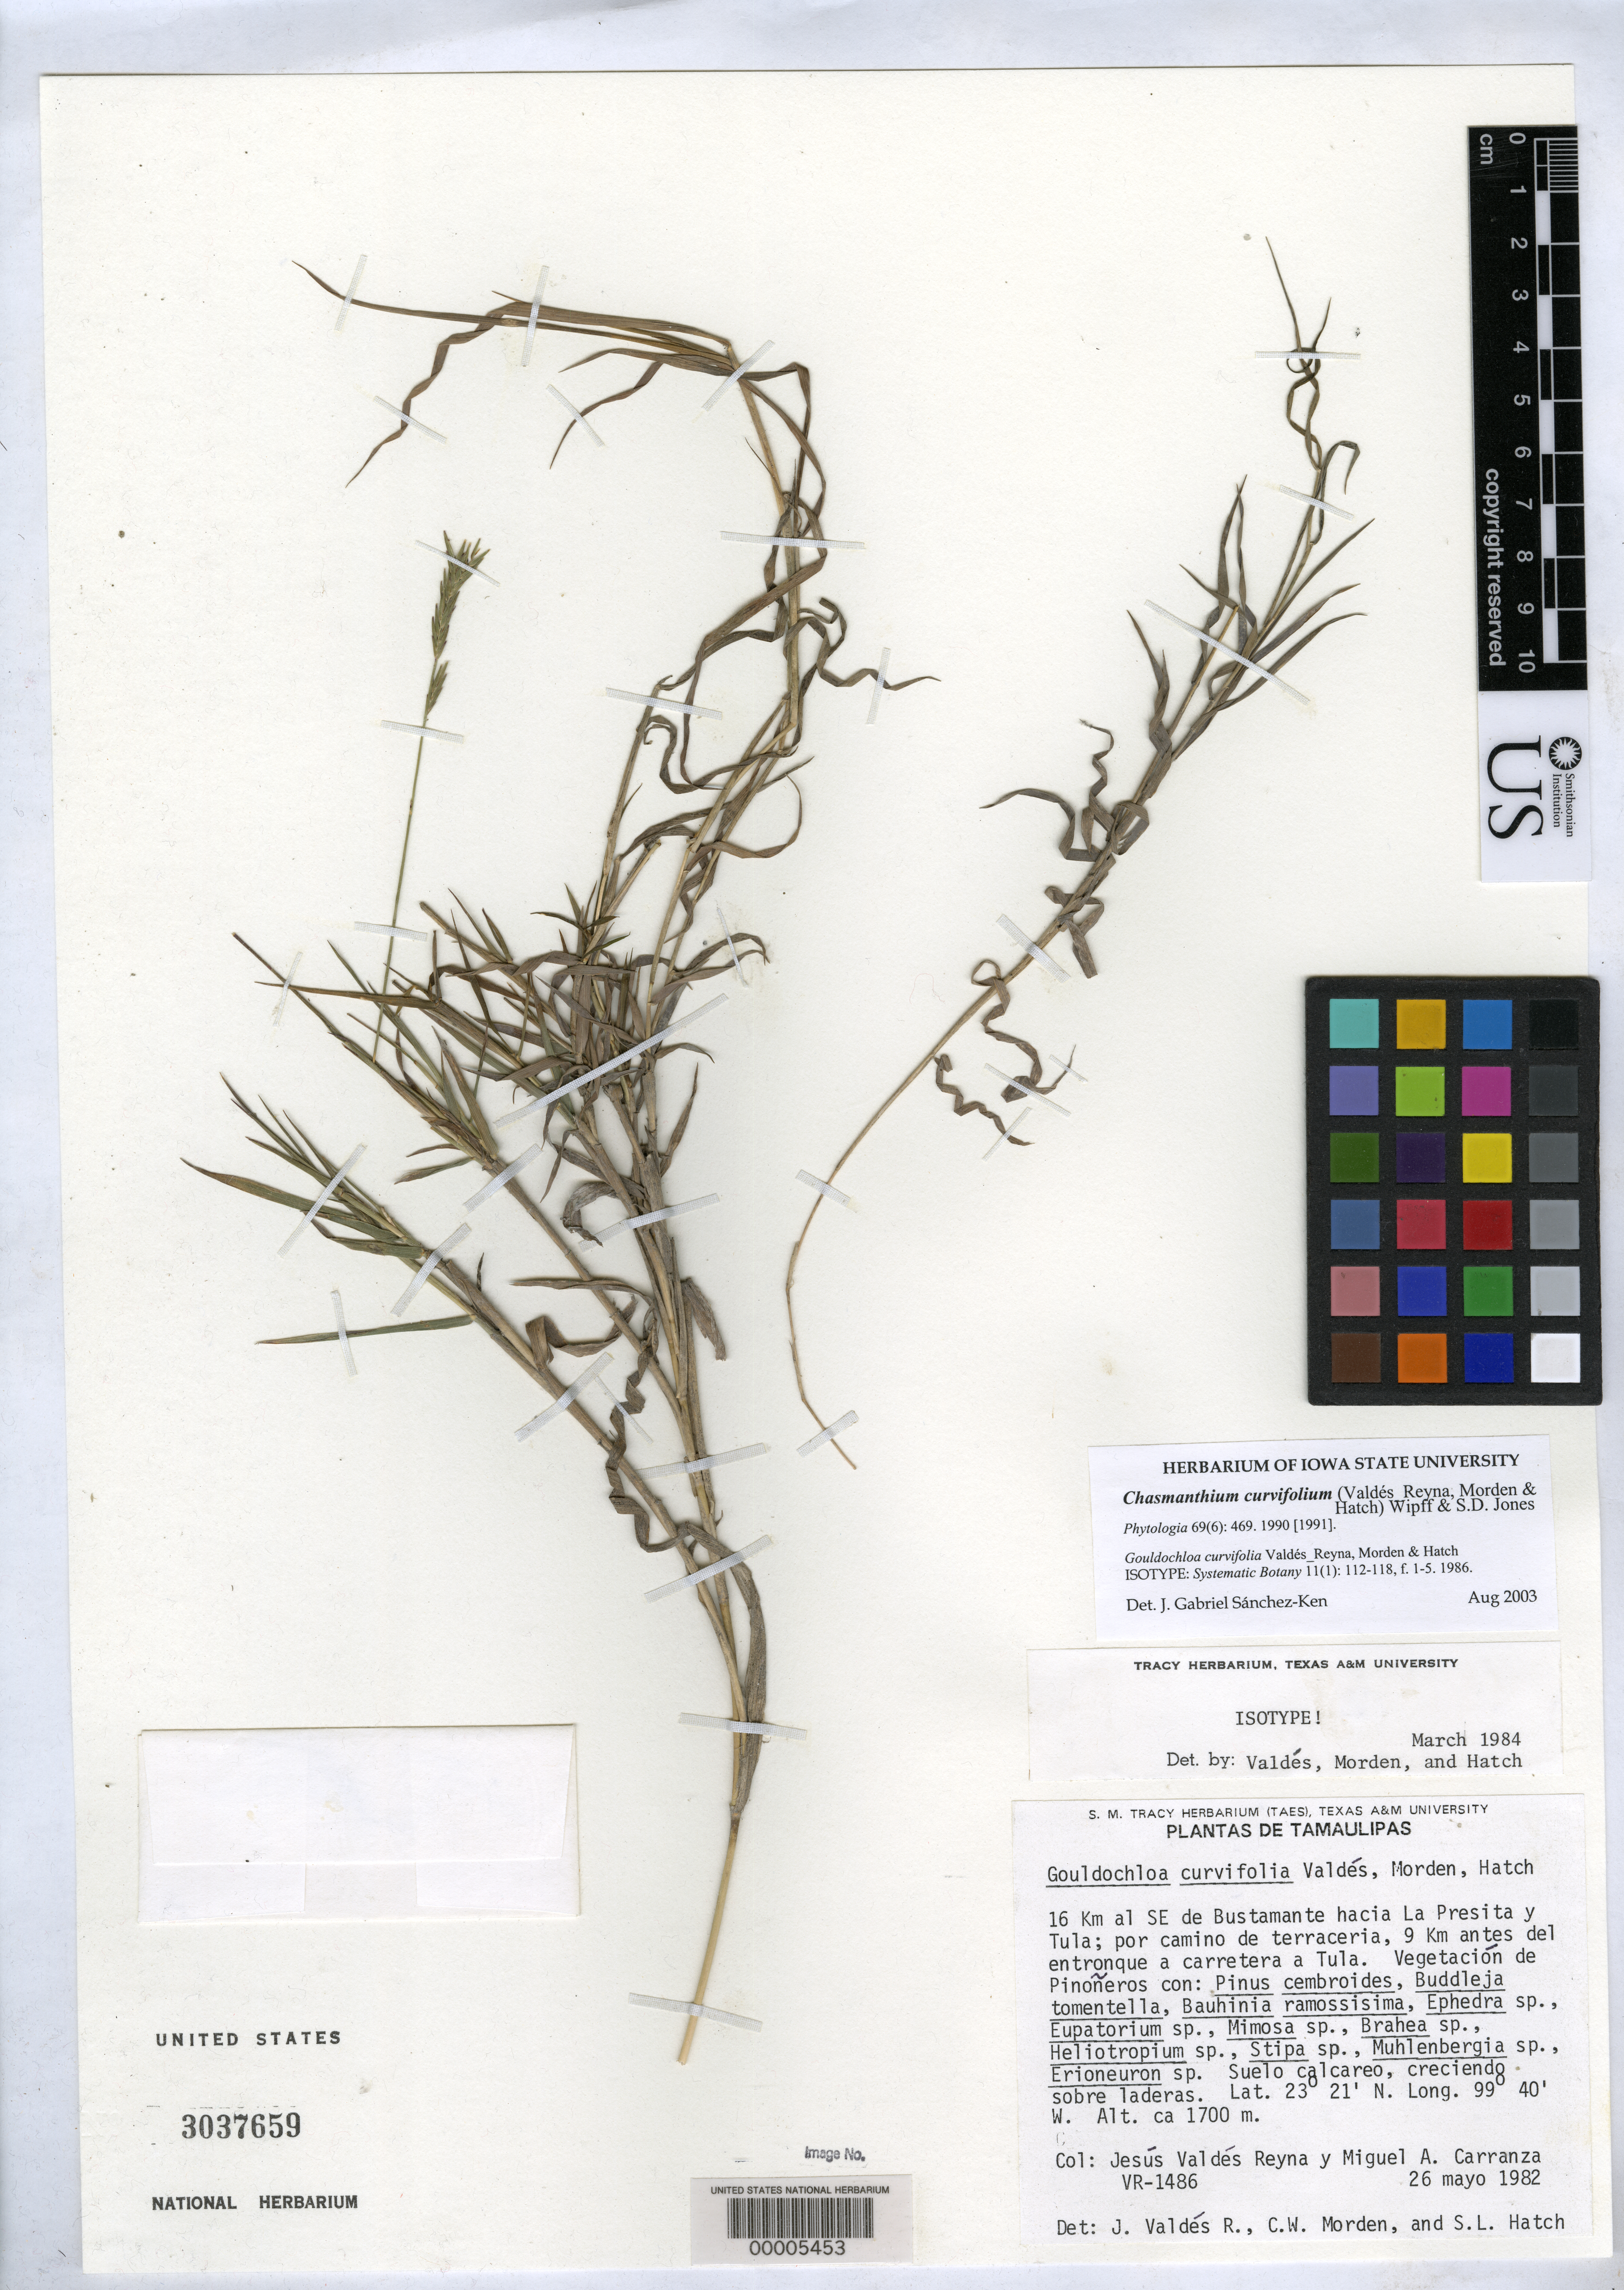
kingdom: Plantae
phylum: Tracheophyta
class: Liliopsida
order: Poales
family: Poaceae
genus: Gouldochloa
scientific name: Gouldochloa curvifolia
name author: J. Valdes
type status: Isotype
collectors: J. Valdés-Reyna & M. Carranza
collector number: VR-1486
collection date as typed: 26 May 1982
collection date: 1982-05-26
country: Mexico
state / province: Tamaulipas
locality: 16 km al SE de Bustamante hacia La Presita y Tula; por camino de terraceria, 9 km antes del entronque a carretera a Tula.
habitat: Vegetación de Piñoneros… suelo calcareo, creciendo sobre laderas.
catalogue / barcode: US 3037659